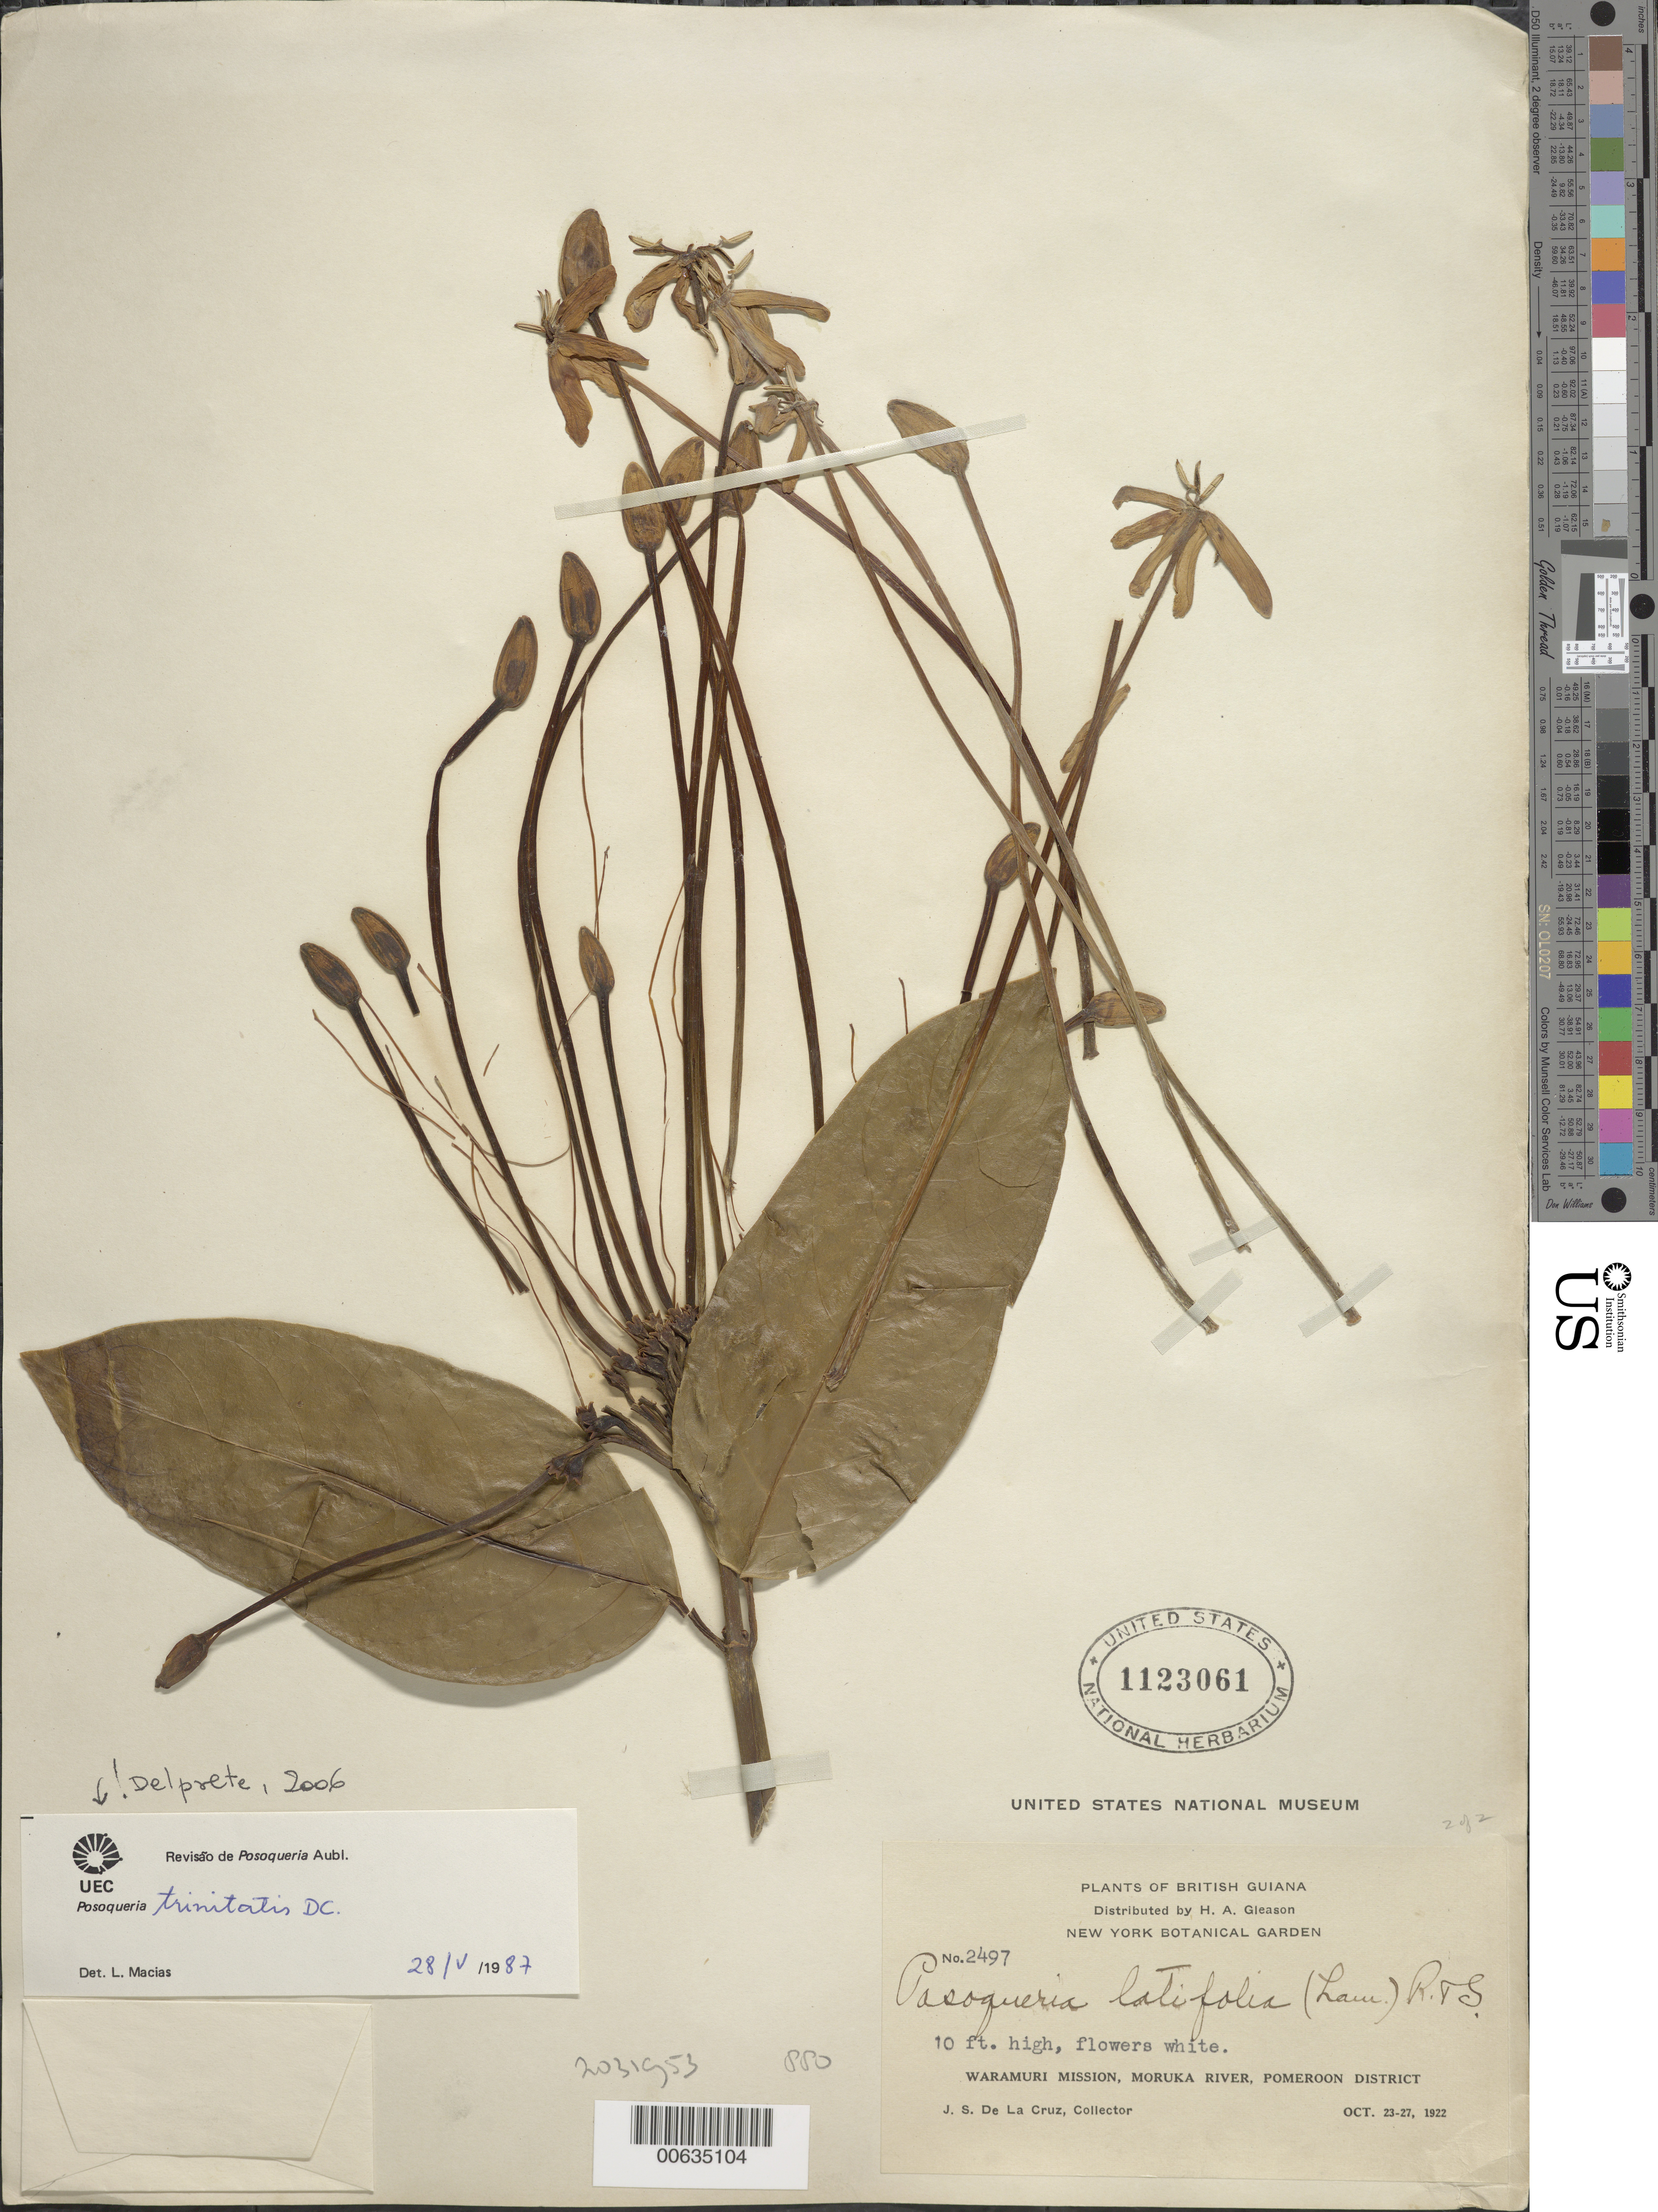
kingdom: Plantae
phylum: Tracheophyta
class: Magnoliopsida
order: Gentianales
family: Rubiaceae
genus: Posoqueria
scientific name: Posoqueria trinitatis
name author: DC.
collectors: J. S. de la Cruz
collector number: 2497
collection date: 1922-10-23/1922-10-27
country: Guyana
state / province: Pomeroon-Supenaam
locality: British Guiana, Waramuri Mission, Moruka River, Pomeroon District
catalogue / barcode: US 1123061